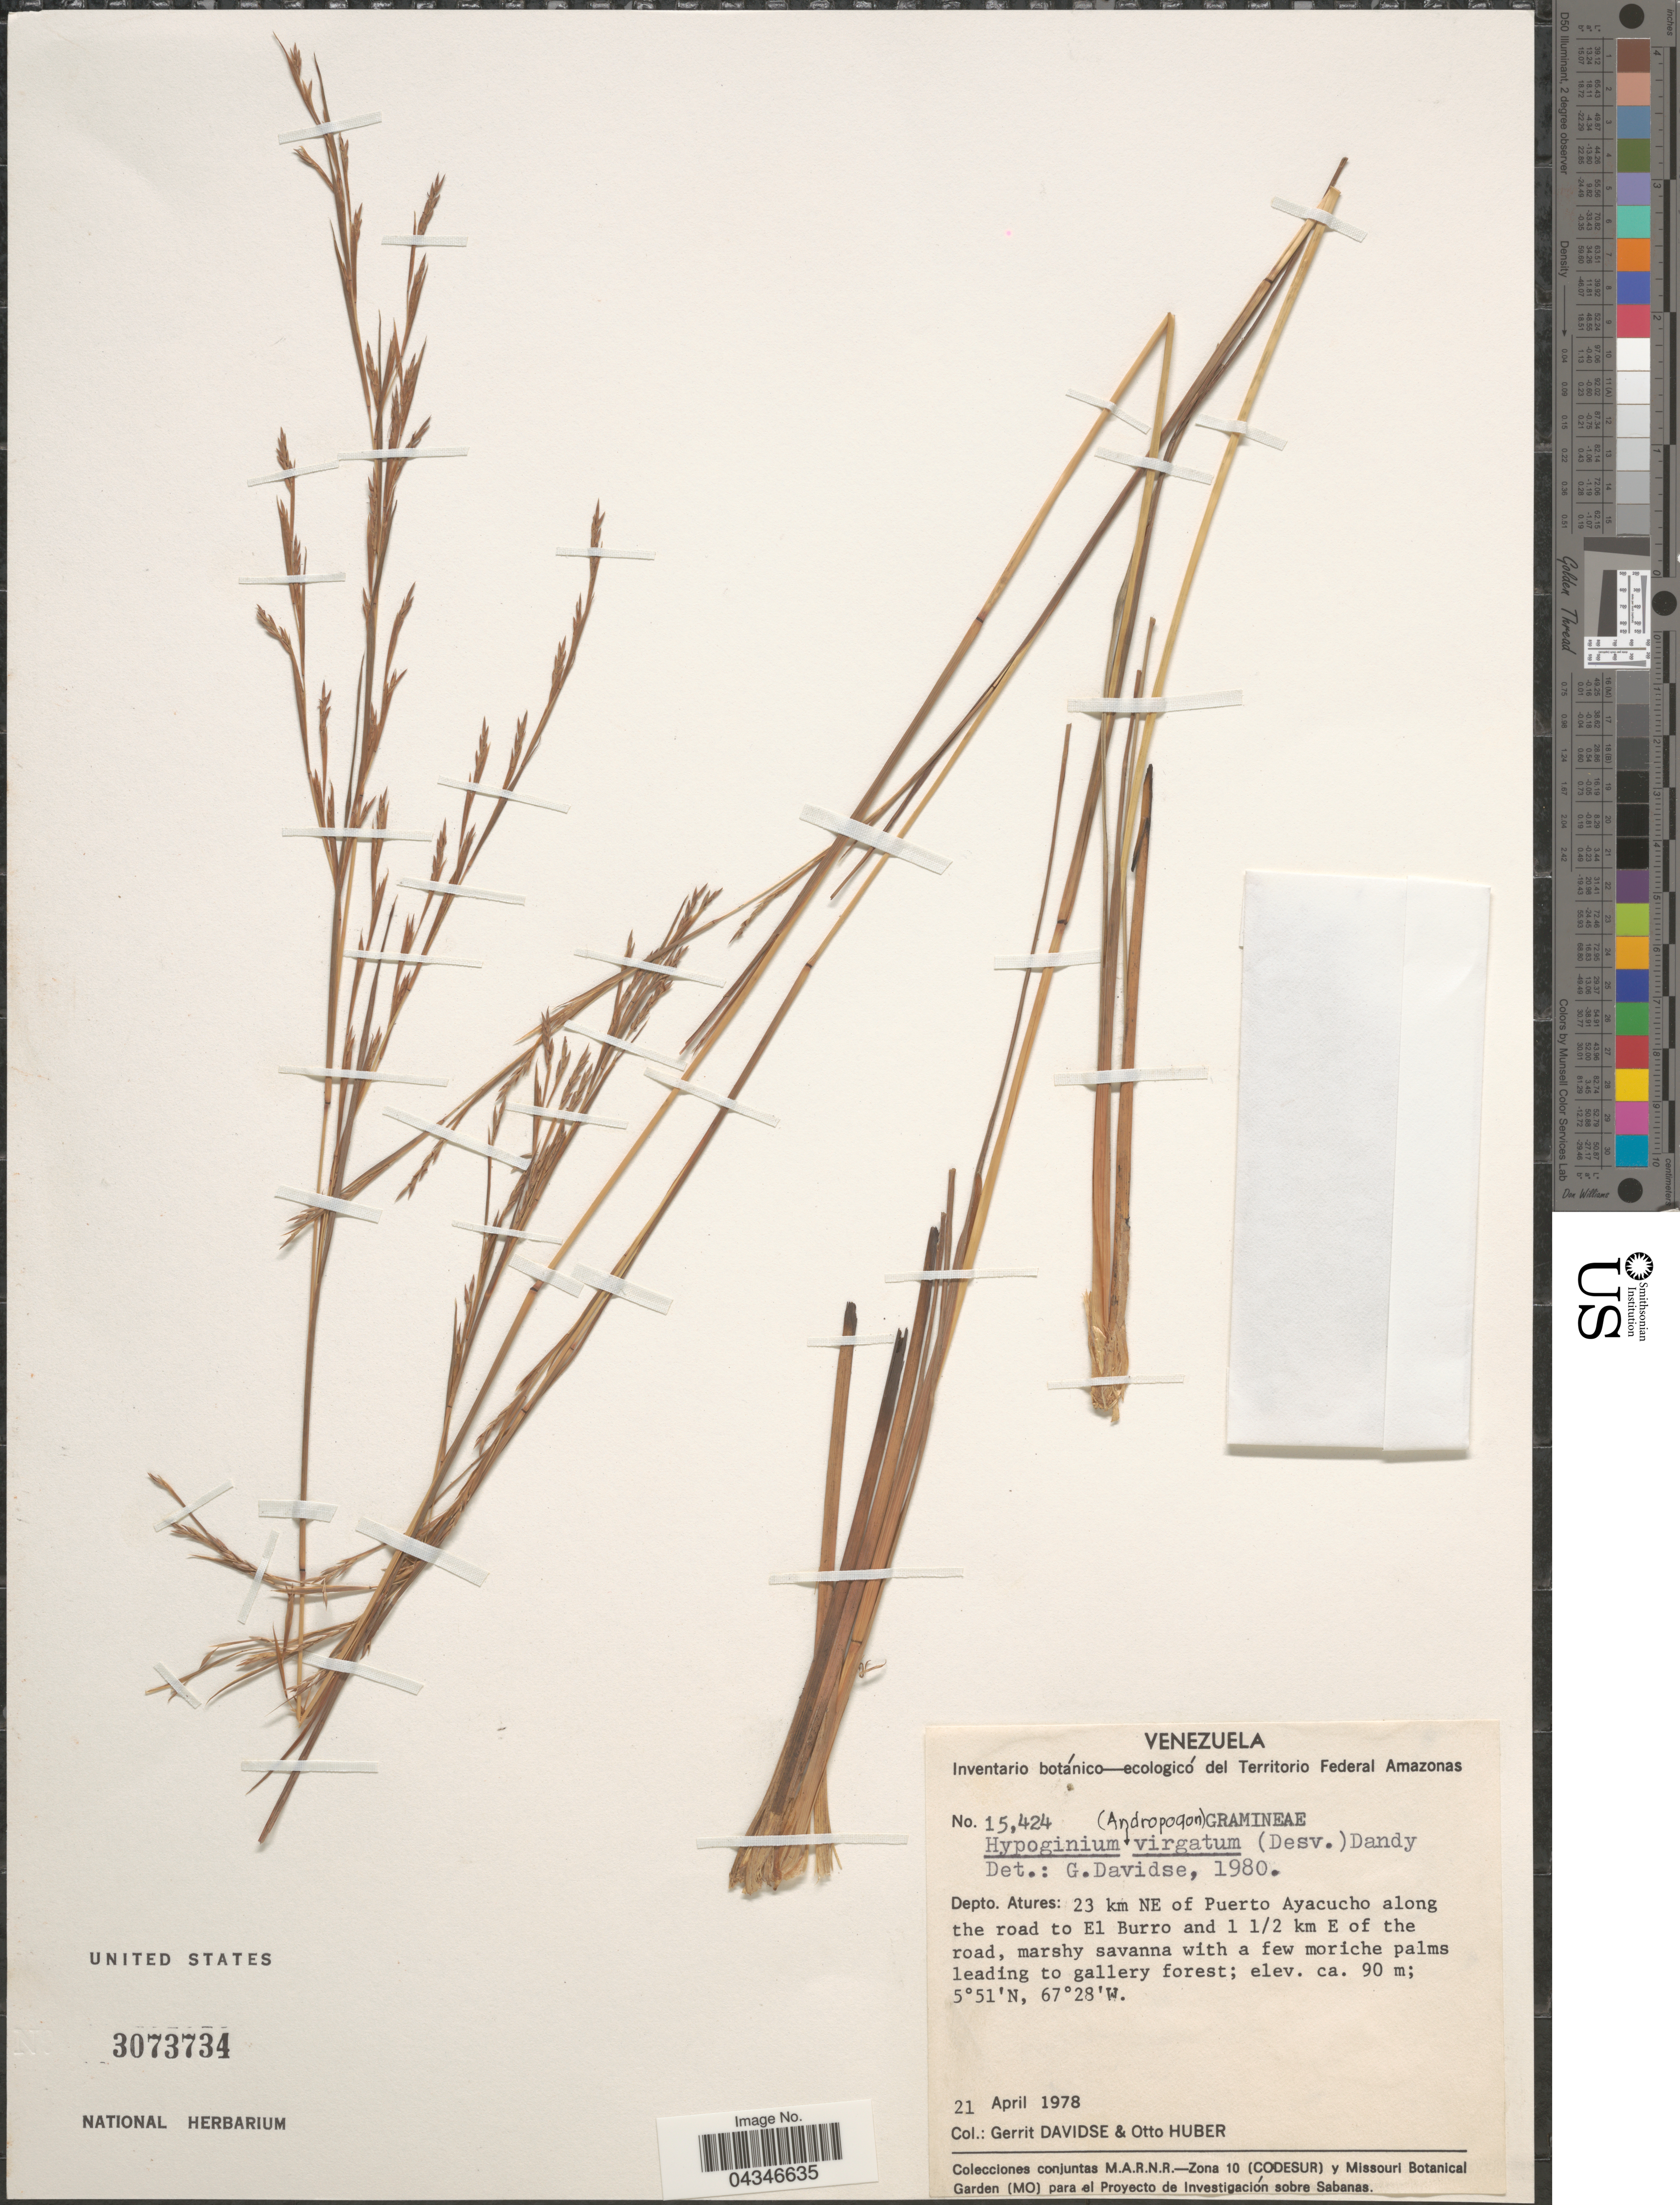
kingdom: Plantae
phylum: Tracheophyta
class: Liliopsida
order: Poales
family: Poaceae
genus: Andropogon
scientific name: Andropogon virgatus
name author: Desv. ex Ham.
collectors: G. Davidse & O. Huber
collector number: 15424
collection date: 1978-04-21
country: Venezuela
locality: Depto. Atures: 23 km NE of Puerto Ayacucho along the road to El Burro and 1½ km E of the road.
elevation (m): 90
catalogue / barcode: US 3073734